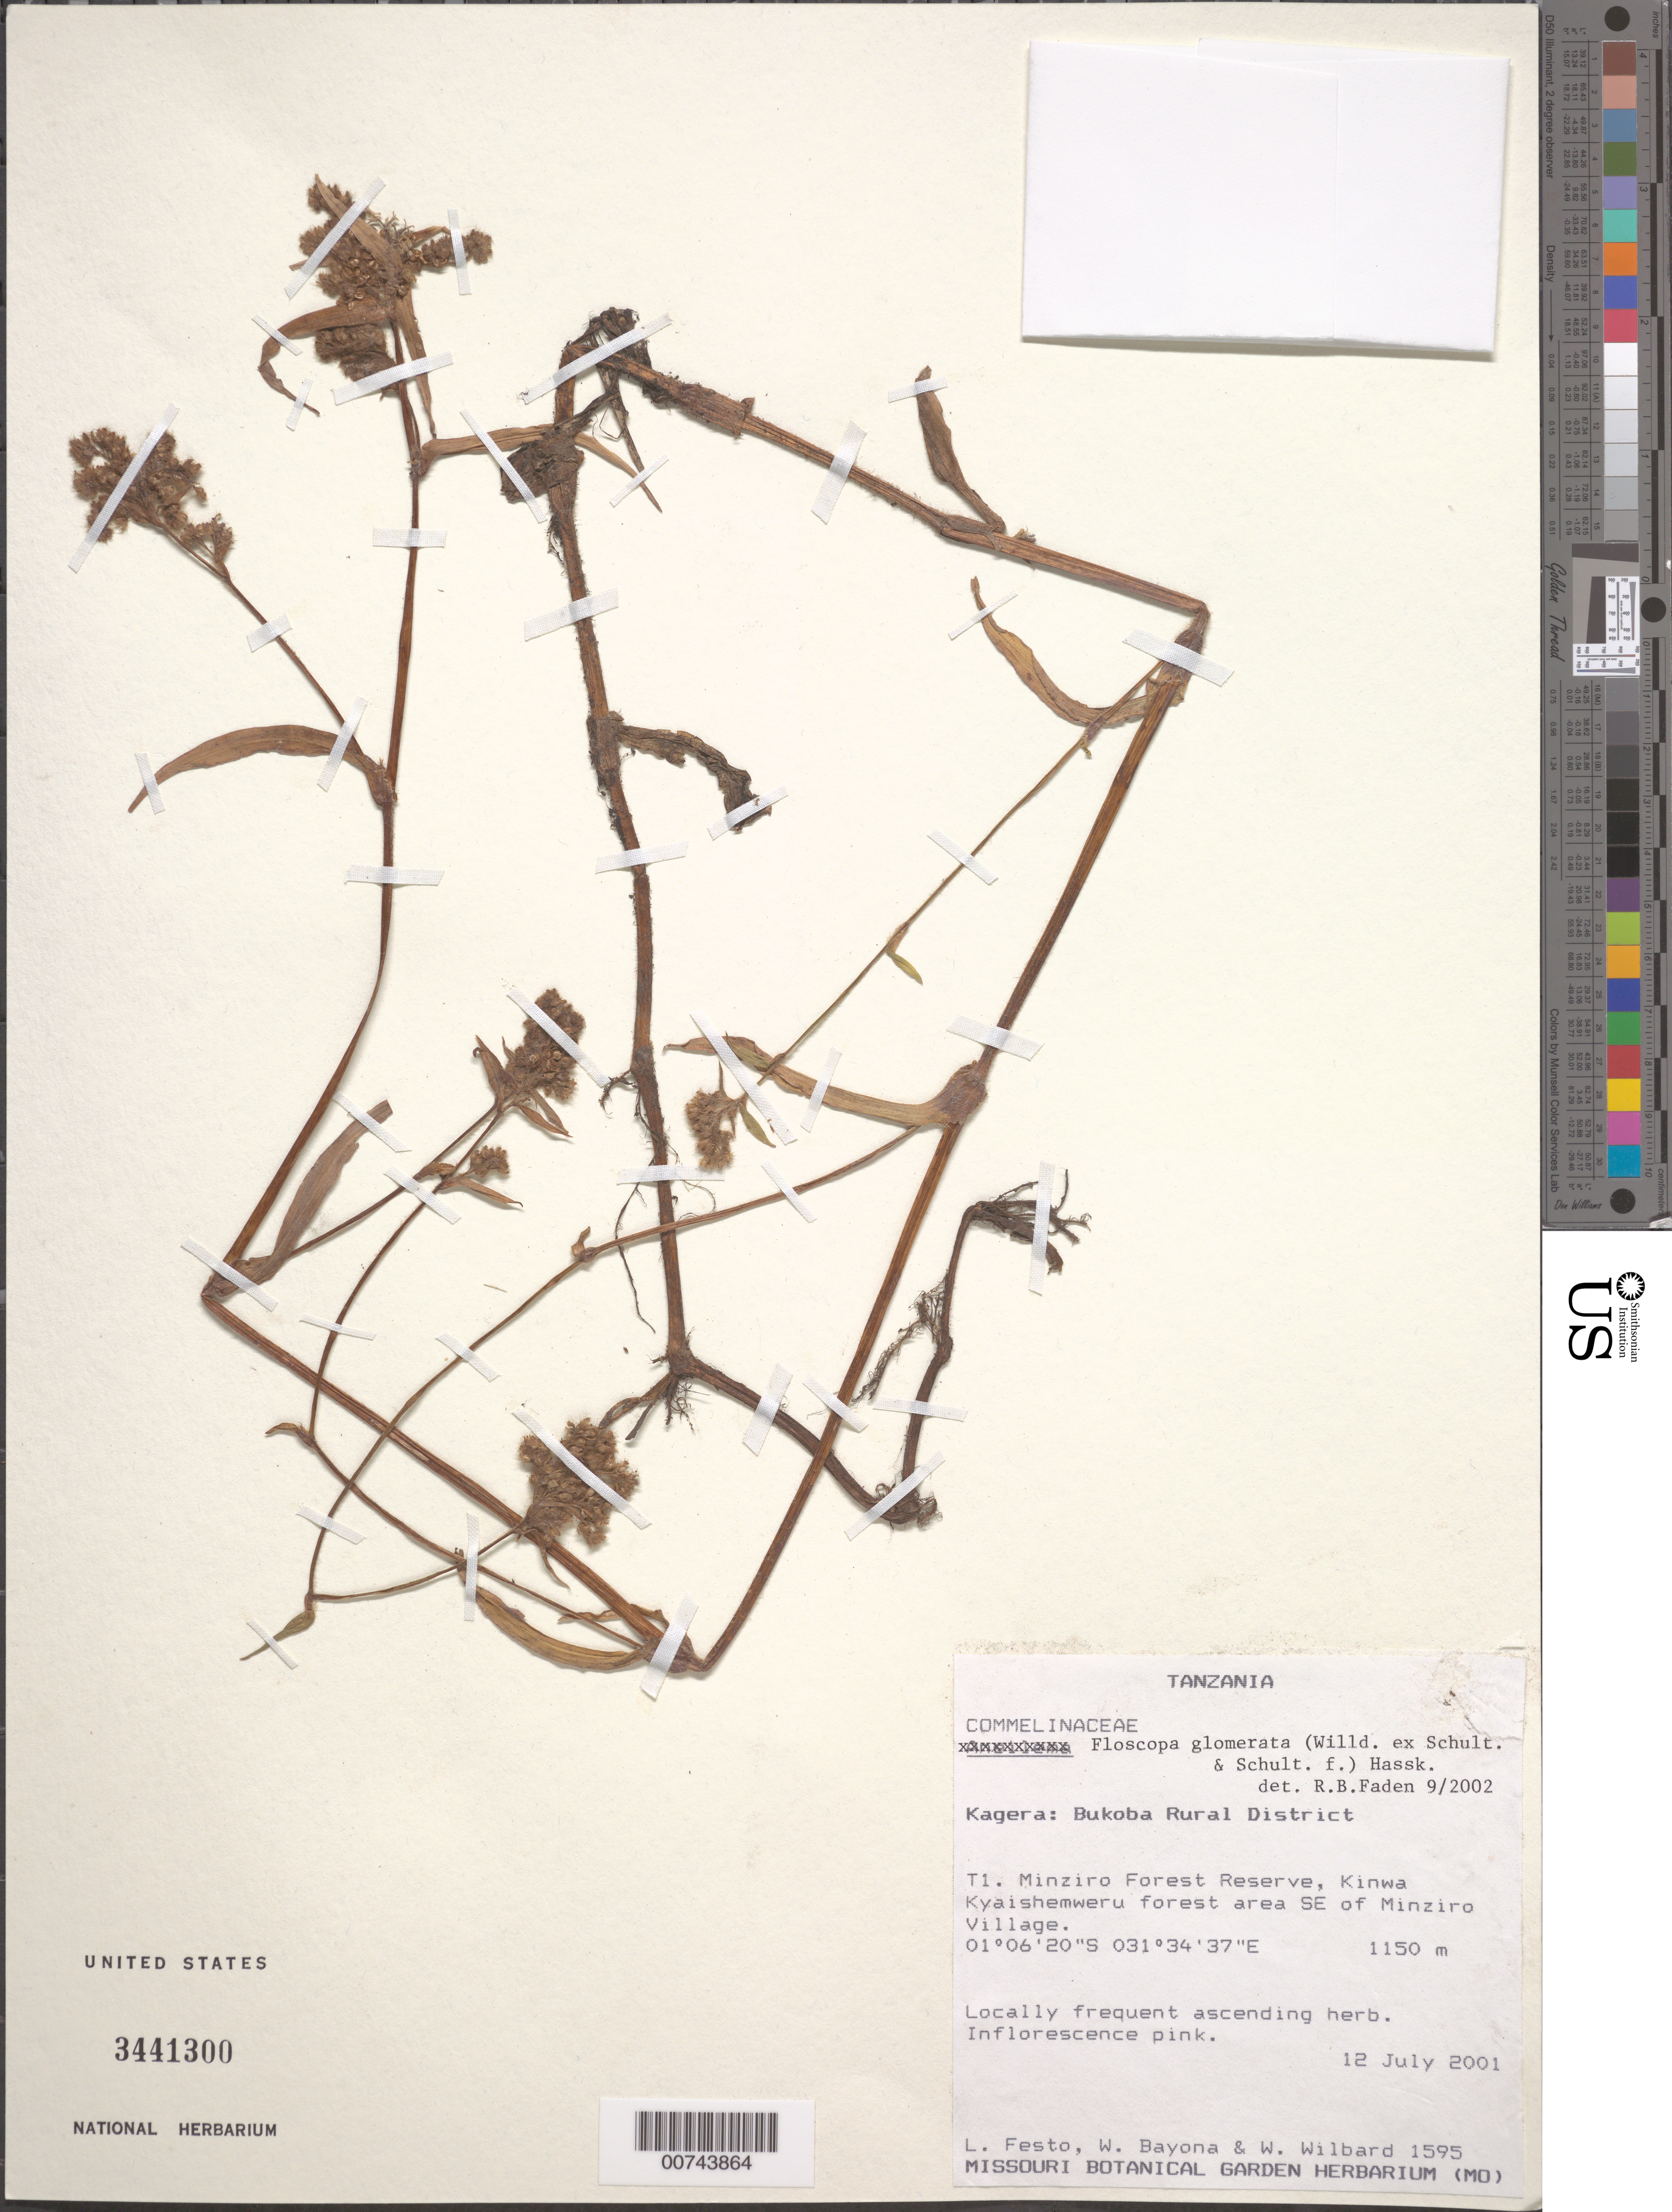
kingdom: Plantae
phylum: Tracheophyta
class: Liliopsida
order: Commelinales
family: Commelinaceae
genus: Floscopa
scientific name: Floscopa glomerata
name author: (Willd. ex Schult. & Schult. f.) Hassk.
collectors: L. Festo, W. Bayona & W. Wilbard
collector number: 1595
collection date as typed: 12 Jul 2001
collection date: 2001-07-12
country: Tanzania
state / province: Kagera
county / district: Bukoba Rural Dist.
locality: T1, Minziro Forest Reserve, Kinwa Kyaishemweru Forest area, SE of Minzior Village.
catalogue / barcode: US 3441300